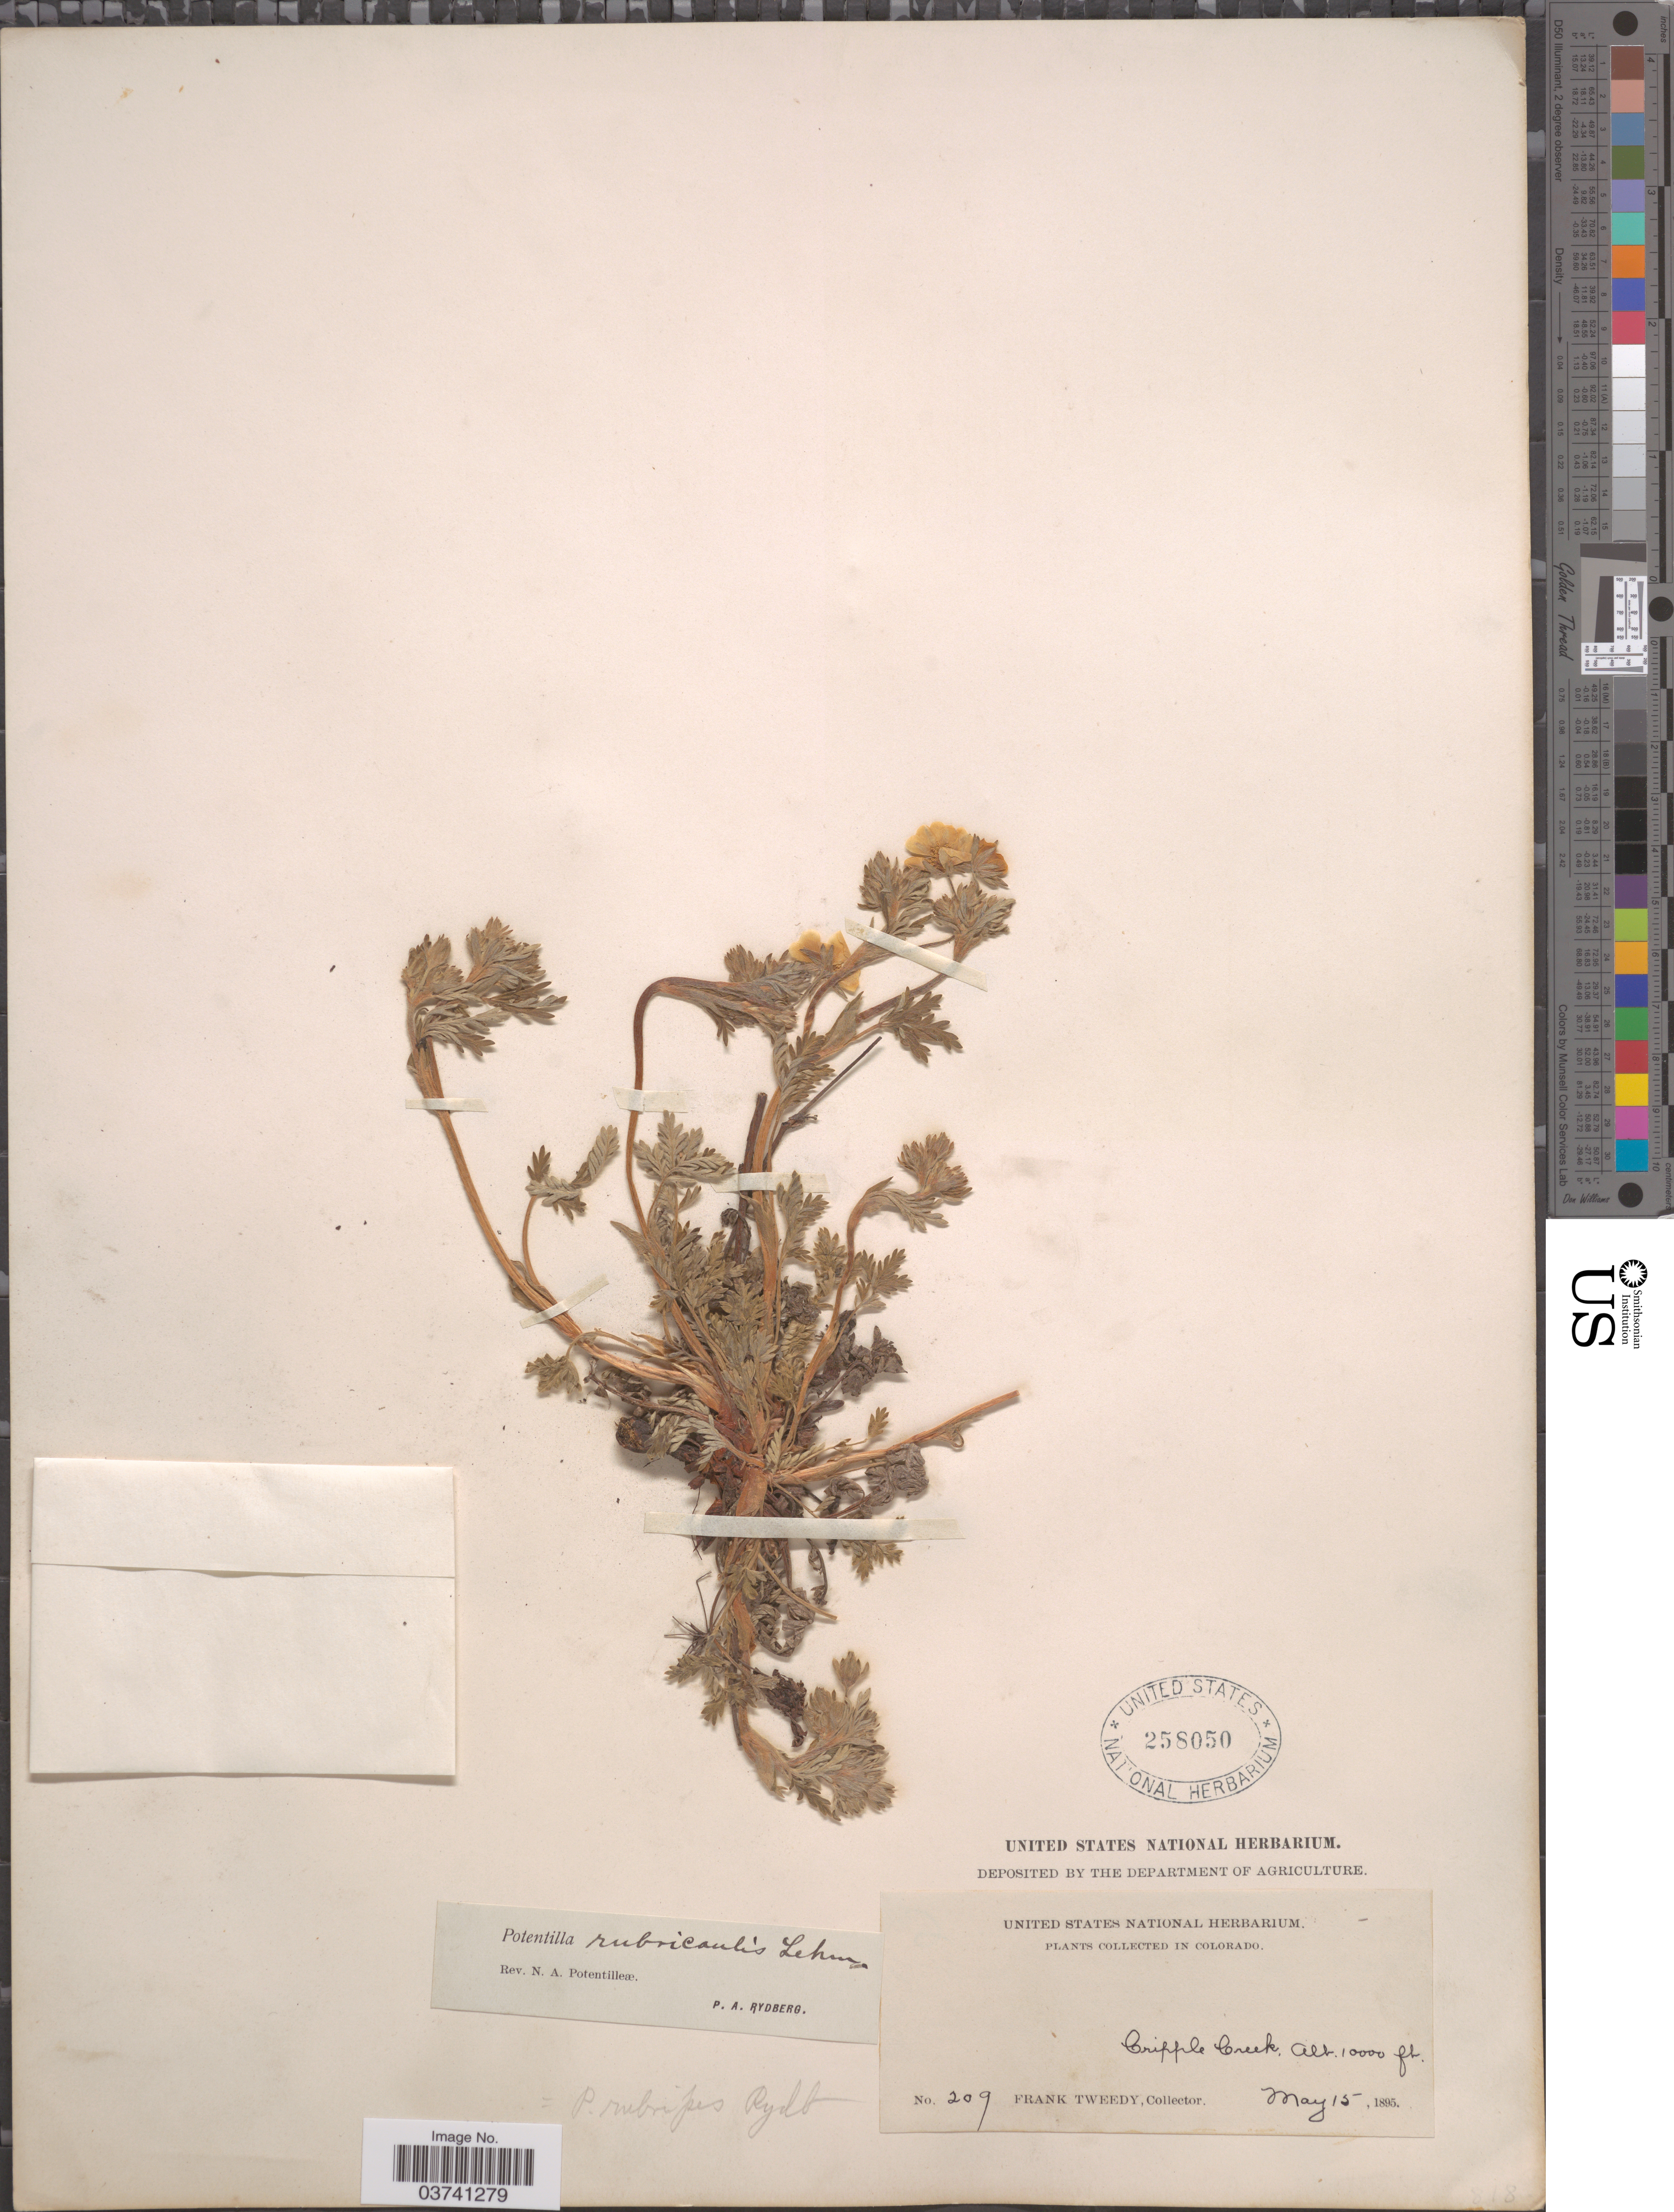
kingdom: Plantae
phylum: Tracheophyta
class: Magnoliopsida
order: Rosales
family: Rosaceae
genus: Potentilla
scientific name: Potentilla subjuga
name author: Rydb.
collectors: F. Tweedy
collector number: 209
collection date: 1895-05-15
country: United States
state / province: Colorado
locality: Cripple Creek.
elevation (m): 3048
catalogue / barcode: US 258050